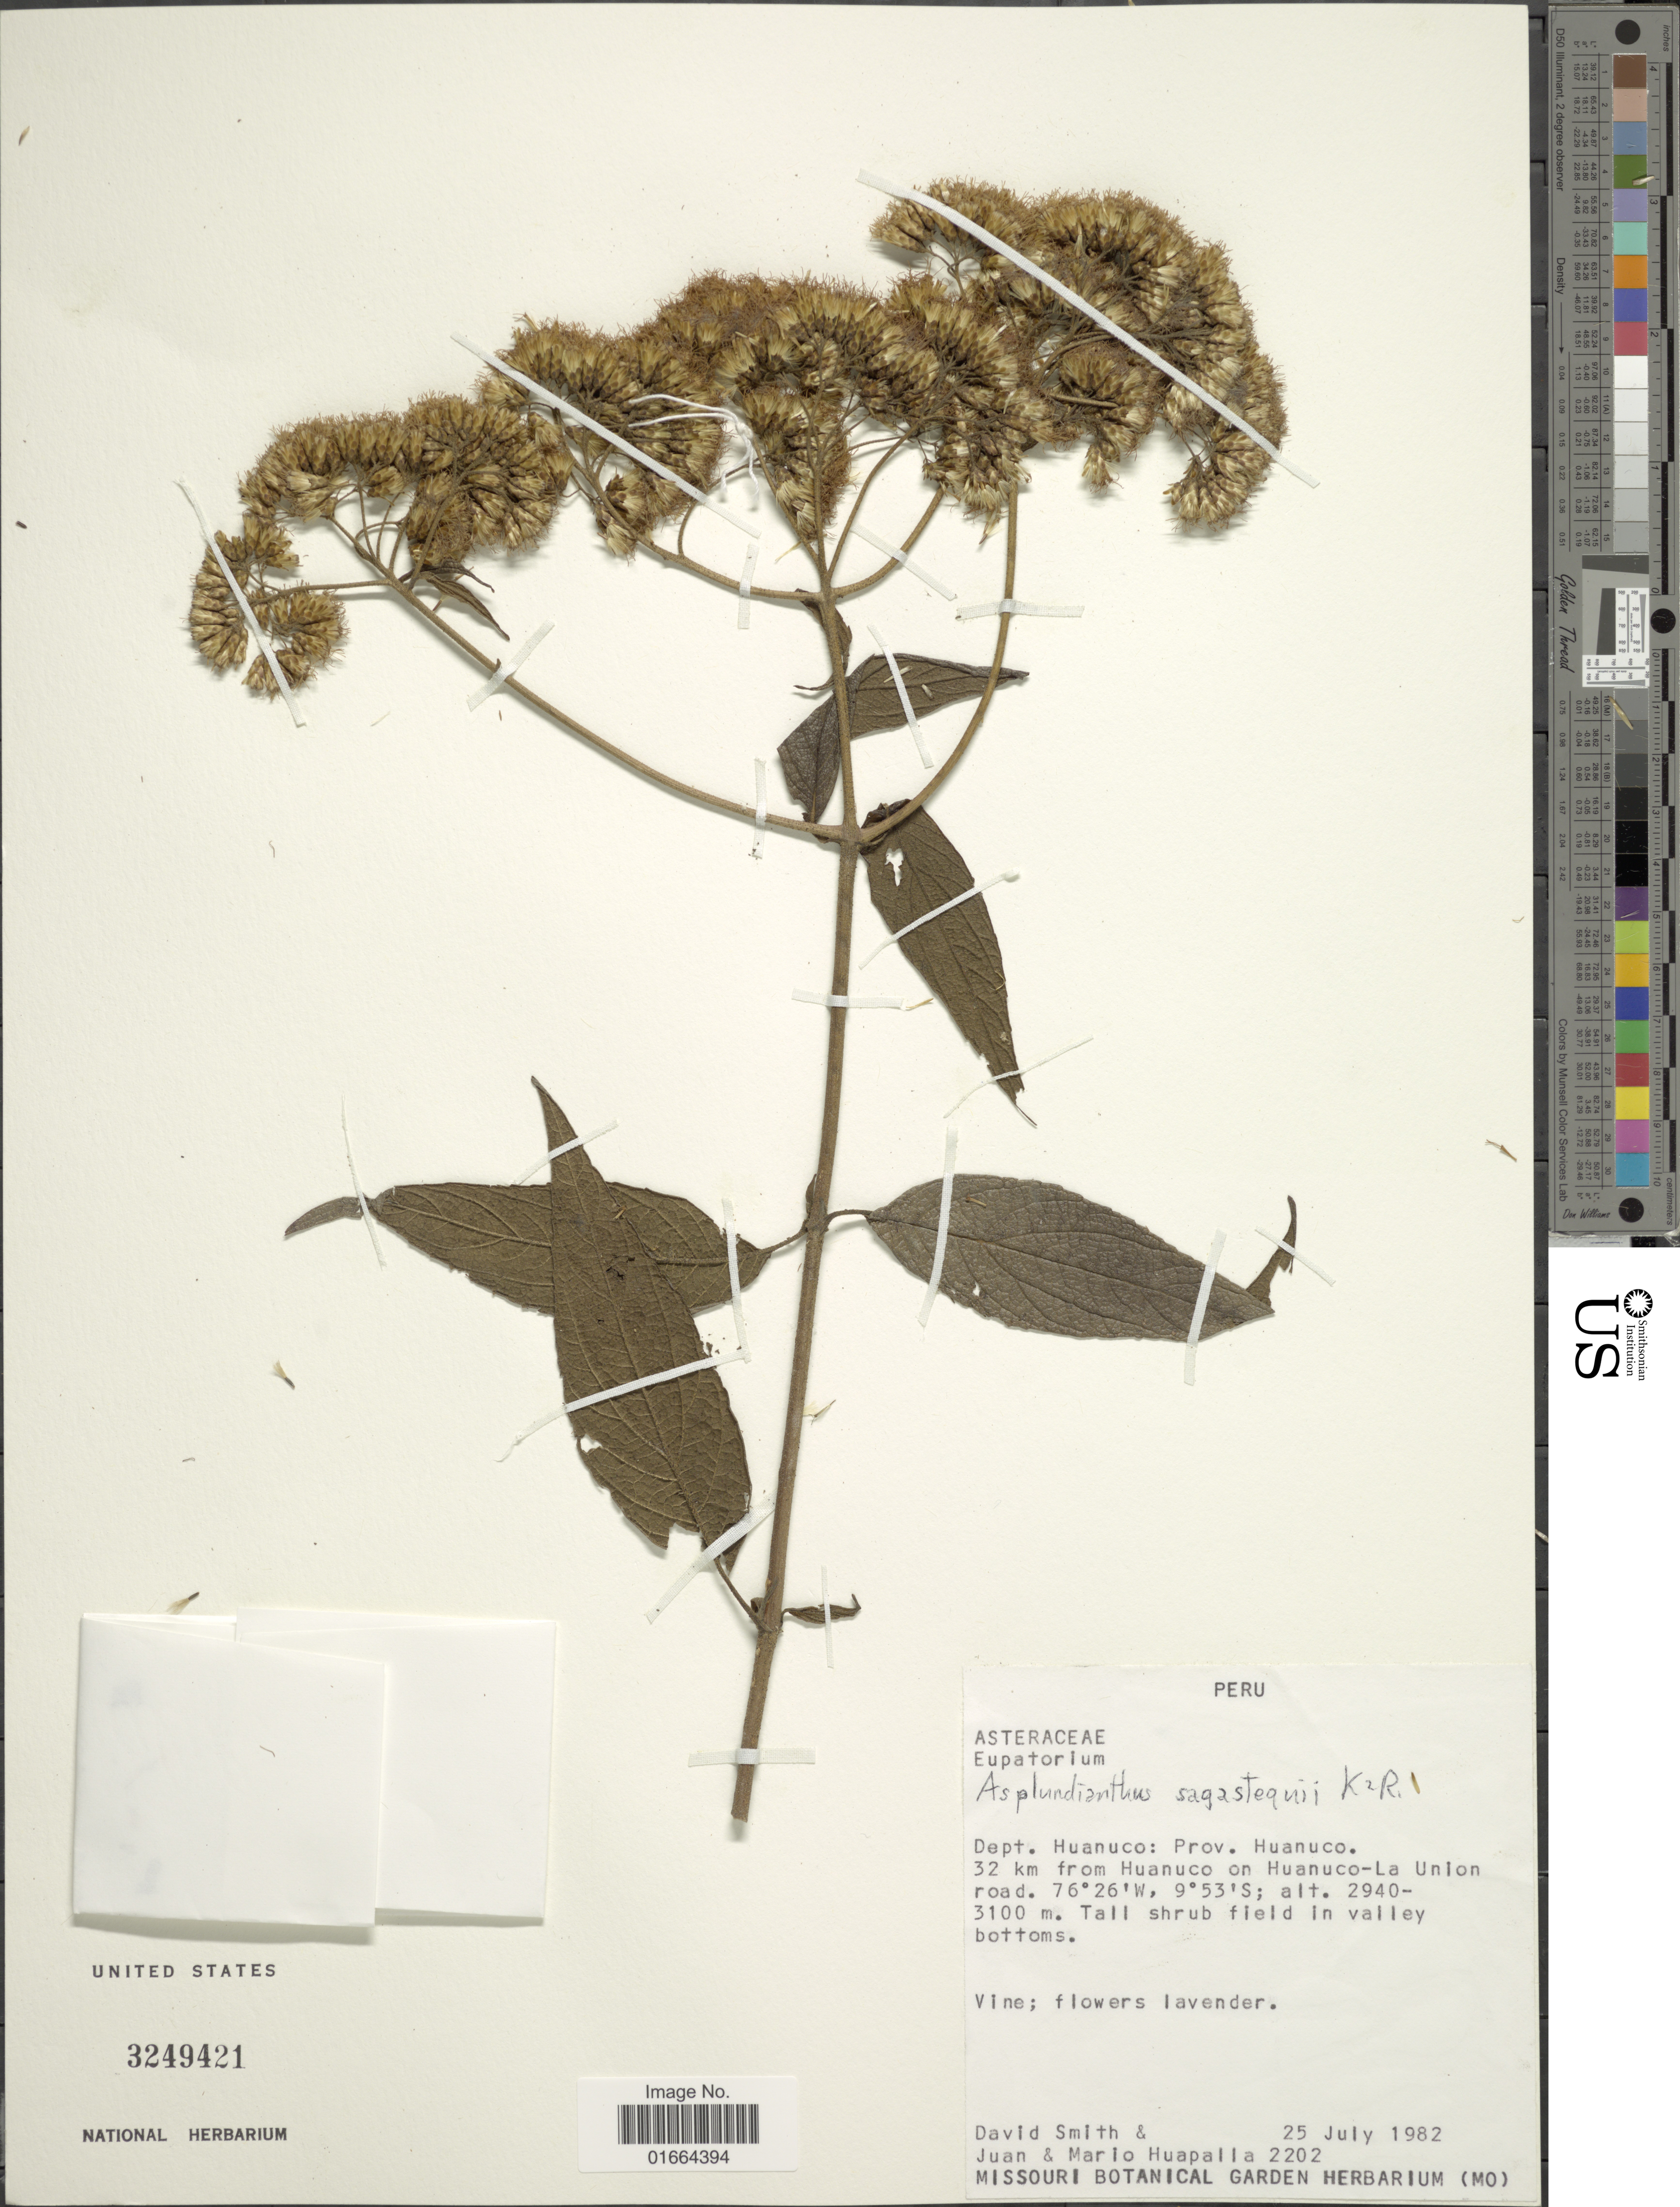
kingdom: Plantae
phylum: Tracheophyta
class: Magnoliopsida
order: Asterales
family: Asteraceae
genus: Asplundianthus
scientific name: Asplundianthus sagasteguii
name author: R.M. King & H. Rob.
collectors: D. Smith, J. Huapalla & M. Huapalla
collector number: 2202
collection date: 1982-07-25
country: Peru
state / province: Huánuco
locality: Dept. Huanuco: Prov. Huanuco, 32 km from Huanuco on Huanuco-La Union road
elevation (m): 2940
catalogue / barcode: US 3249421